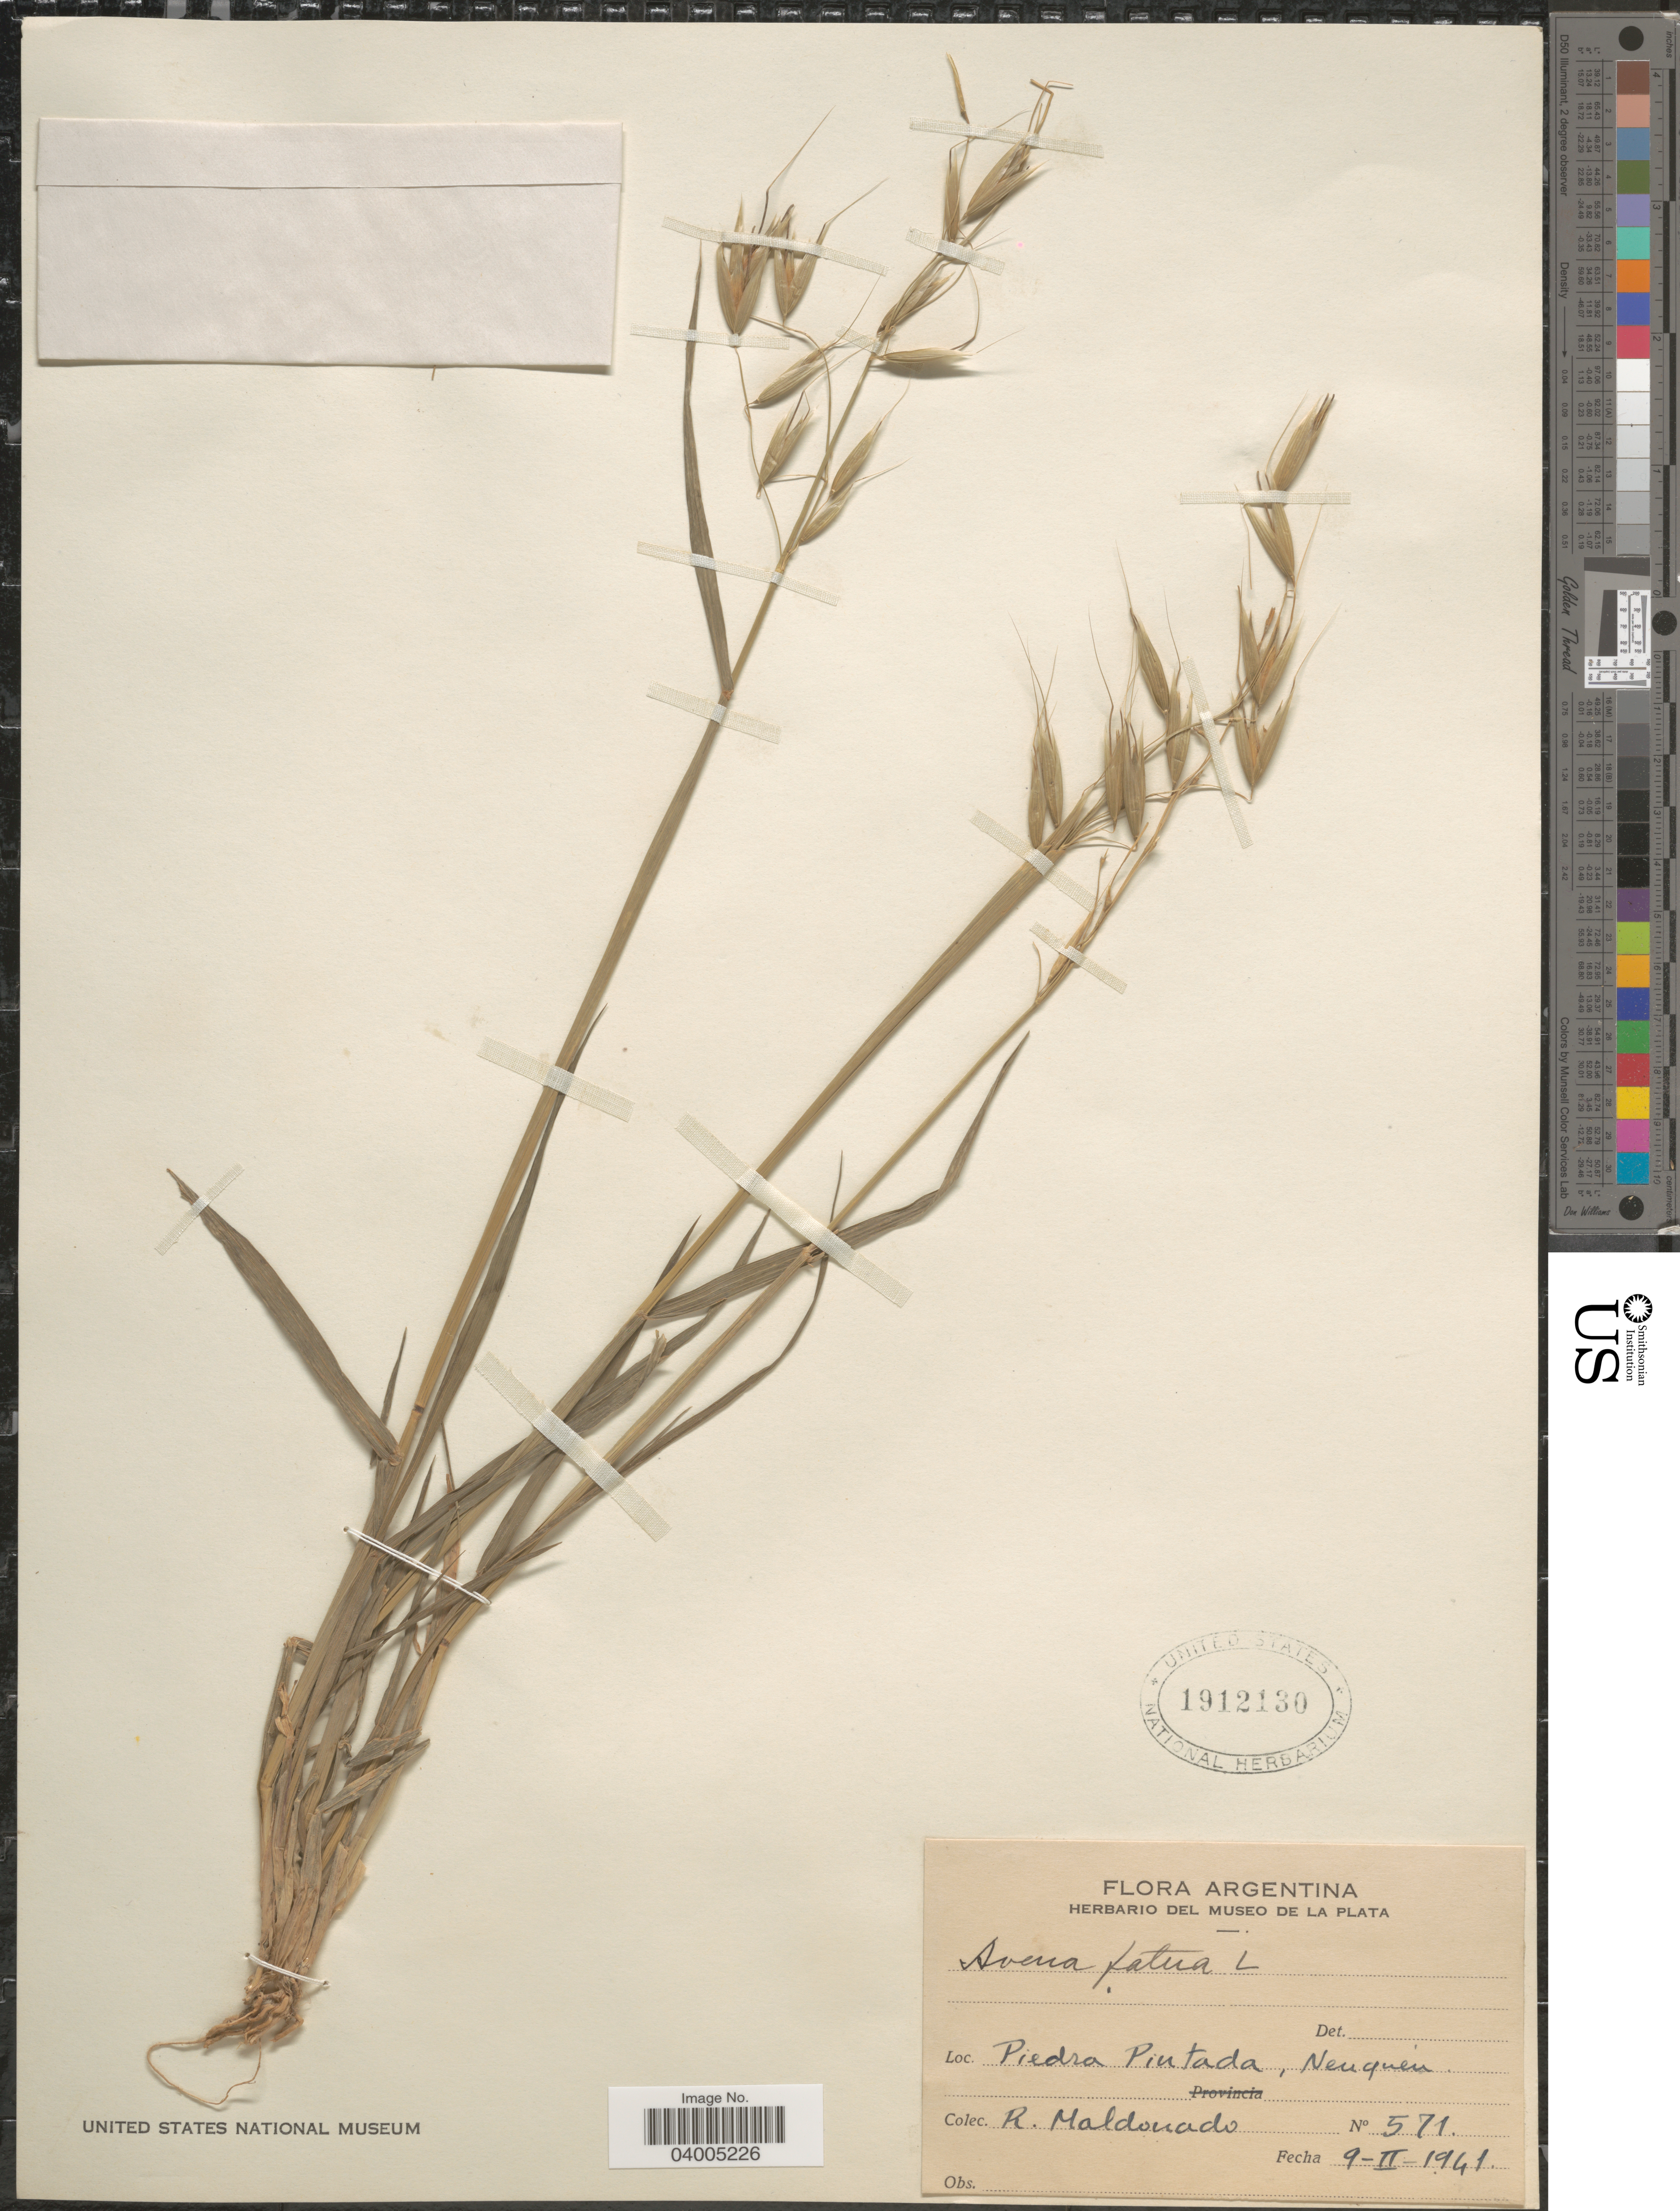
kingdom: Plantae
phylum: Tracheophyta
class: Liliopsida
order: Poales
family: Poaceae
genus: Avena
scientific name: Avena fatua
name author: L.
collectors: R. Maldonado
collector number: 571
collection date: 1941-02-09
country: Argentina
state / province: Neuquen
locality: Piedra Pintada.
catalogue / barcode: US 1912130